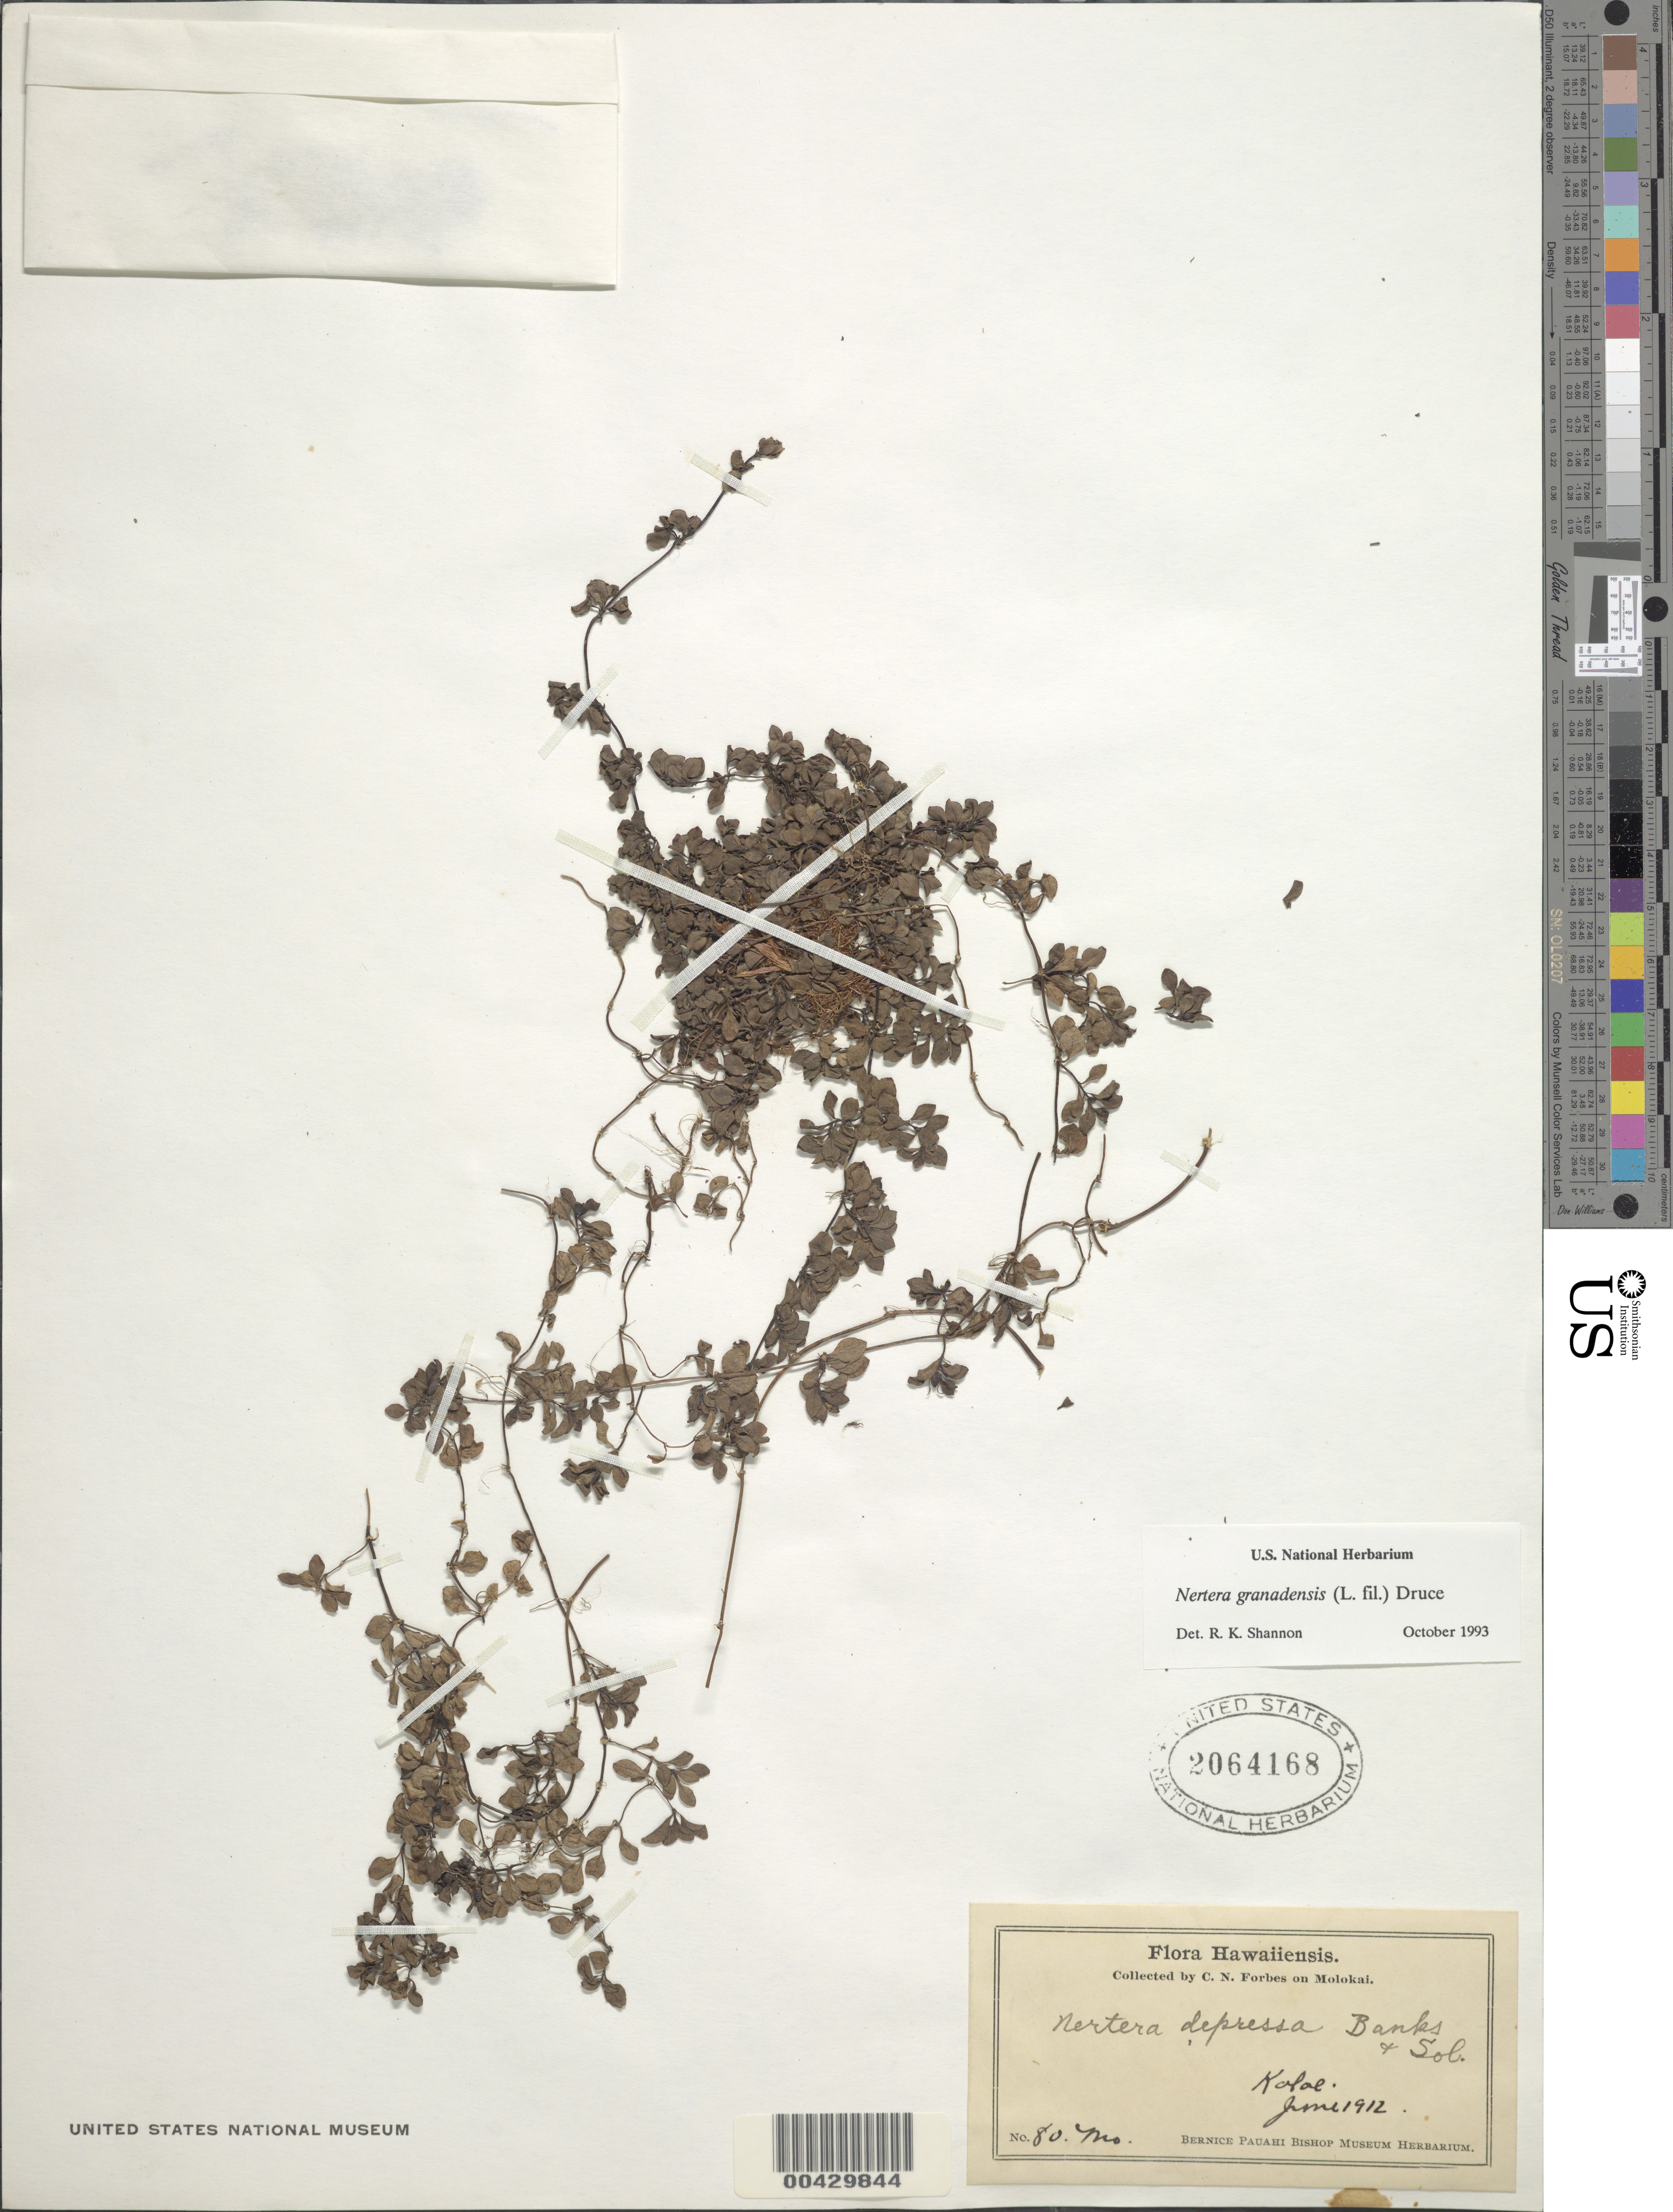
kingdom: Plantae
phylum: Tracheophyta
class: Magnoliopsida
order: Gentianales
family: Rubiaceae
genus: Nertera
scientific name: Nertera granadensis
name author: (Mutis ex L. f.) Druce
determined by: Shannon, R. K., (UNITED STATES)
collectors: C. N. Forbes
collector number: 80.Mo.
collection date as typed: Jun 1912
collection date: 1912-06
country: United States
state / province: Hawaii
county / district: Maui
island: Moloka'i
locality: Kalae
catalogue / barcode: US 2064168